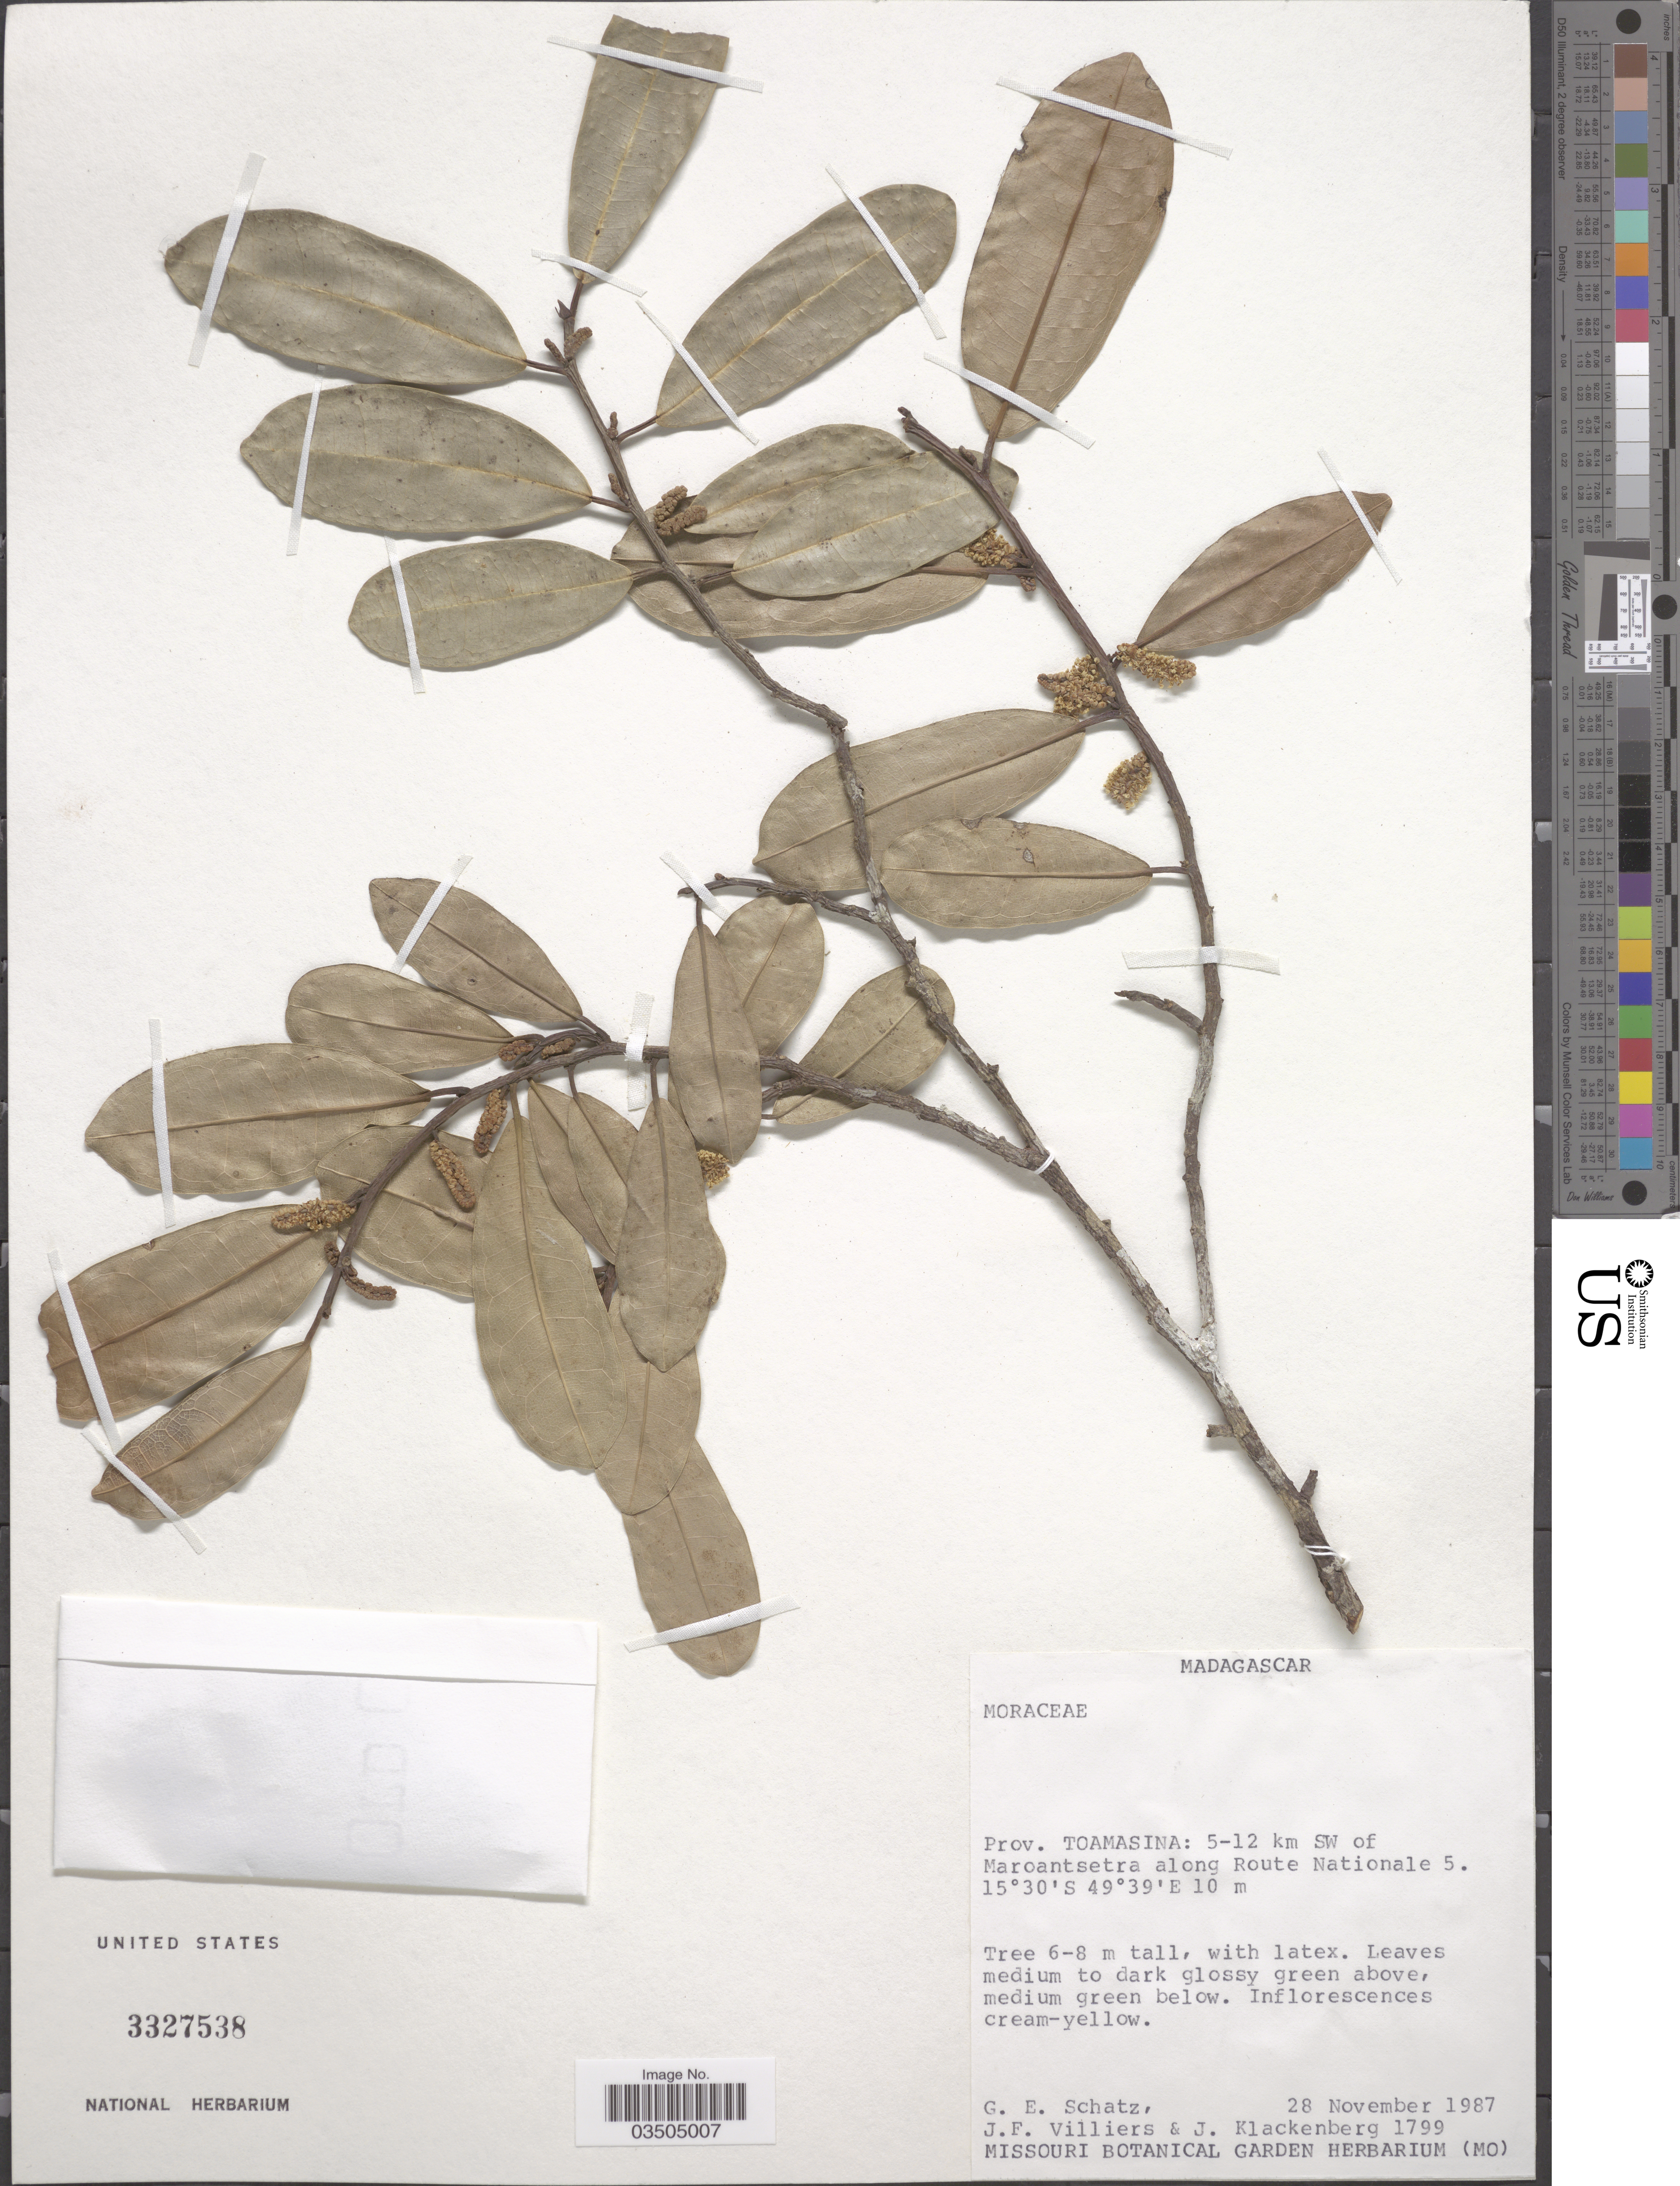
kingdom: Plantae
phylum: Tracheophyta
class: Magnoliopsida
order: Proteales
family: Proteaceae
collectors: G. Schatz, J. Villiers & J. Klackenberg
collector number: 1799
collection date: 1987-11-28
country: Madagascar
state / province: Analanjirofo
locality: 5-12 km SW of Maroantsetra along Route Nationale 5.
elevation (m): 10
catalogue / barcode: US 3327538